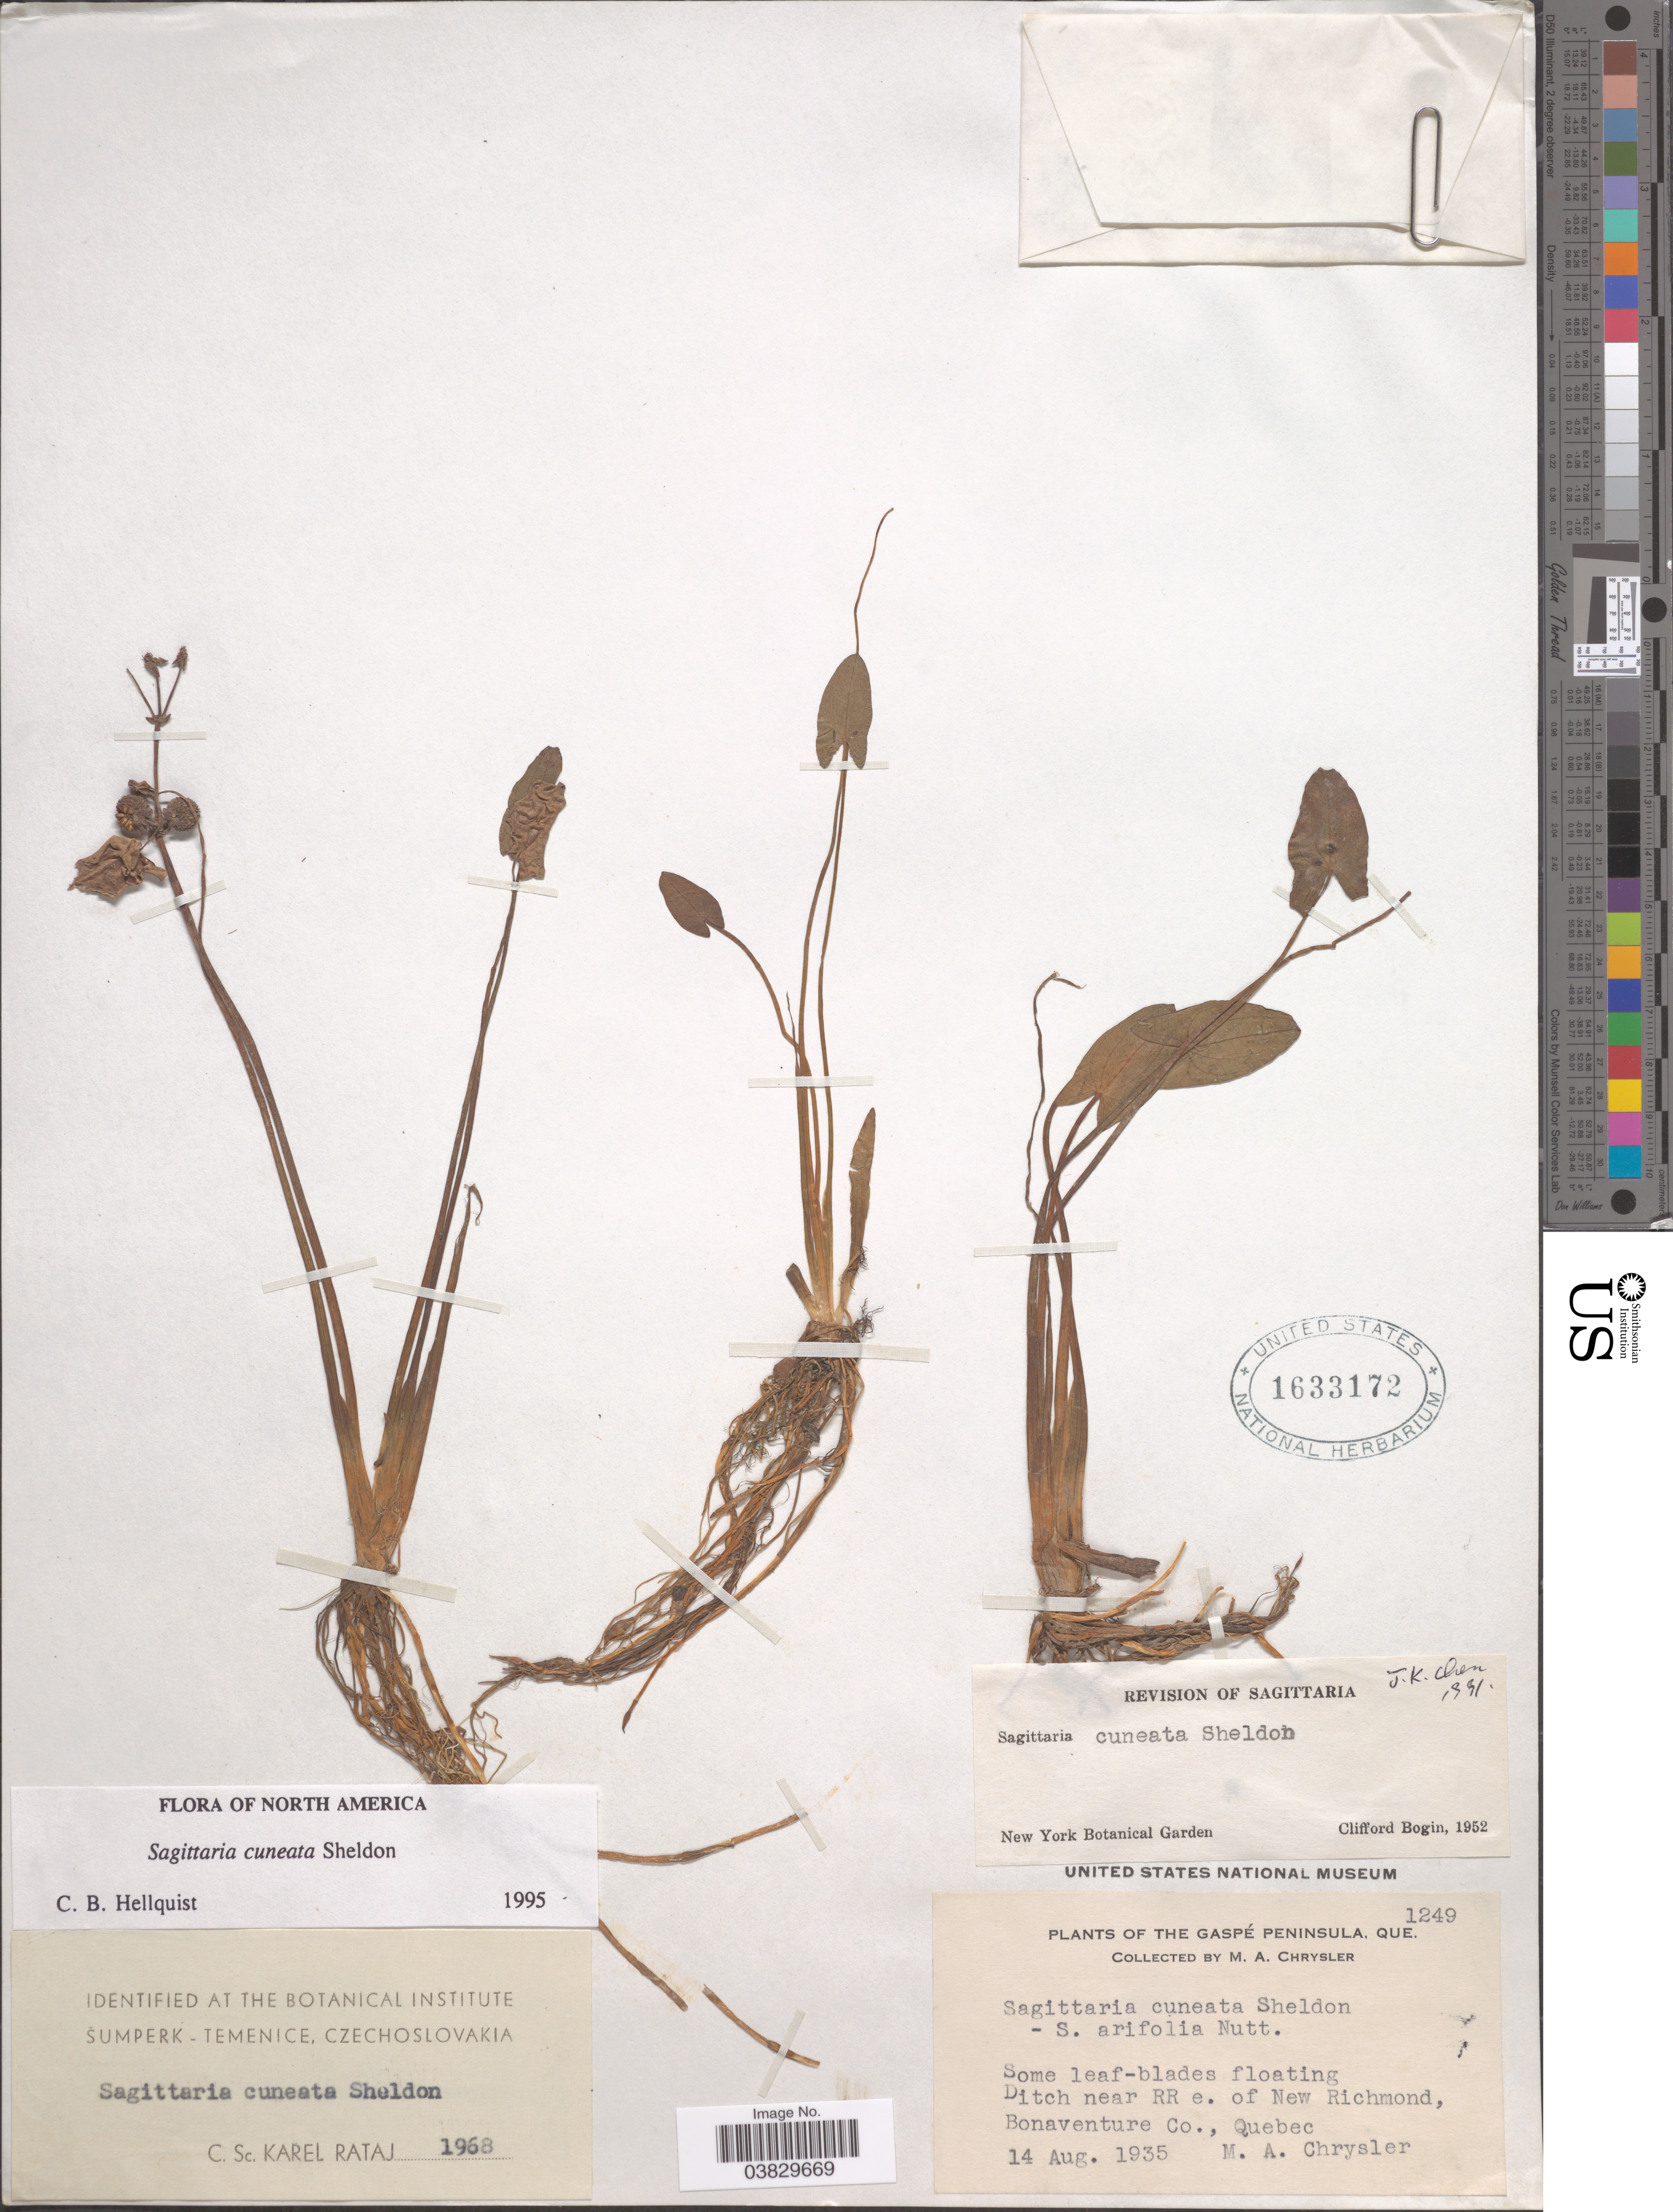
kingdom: Plantae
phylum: Tracheophyta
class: Liliopsida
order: Alismatales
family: Alismataceae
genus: Sagittaria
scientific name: Sagittaria cuneata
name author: E. Sheld.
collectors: M. Chrysler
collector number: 1249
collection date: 1935-08-14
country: Canada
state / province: Quebec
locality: Gaspé Peninsula. Some leaf-blades floating Ditch near RR e. of New Richmond, Bonaventure Co.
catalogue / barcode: US 1633172